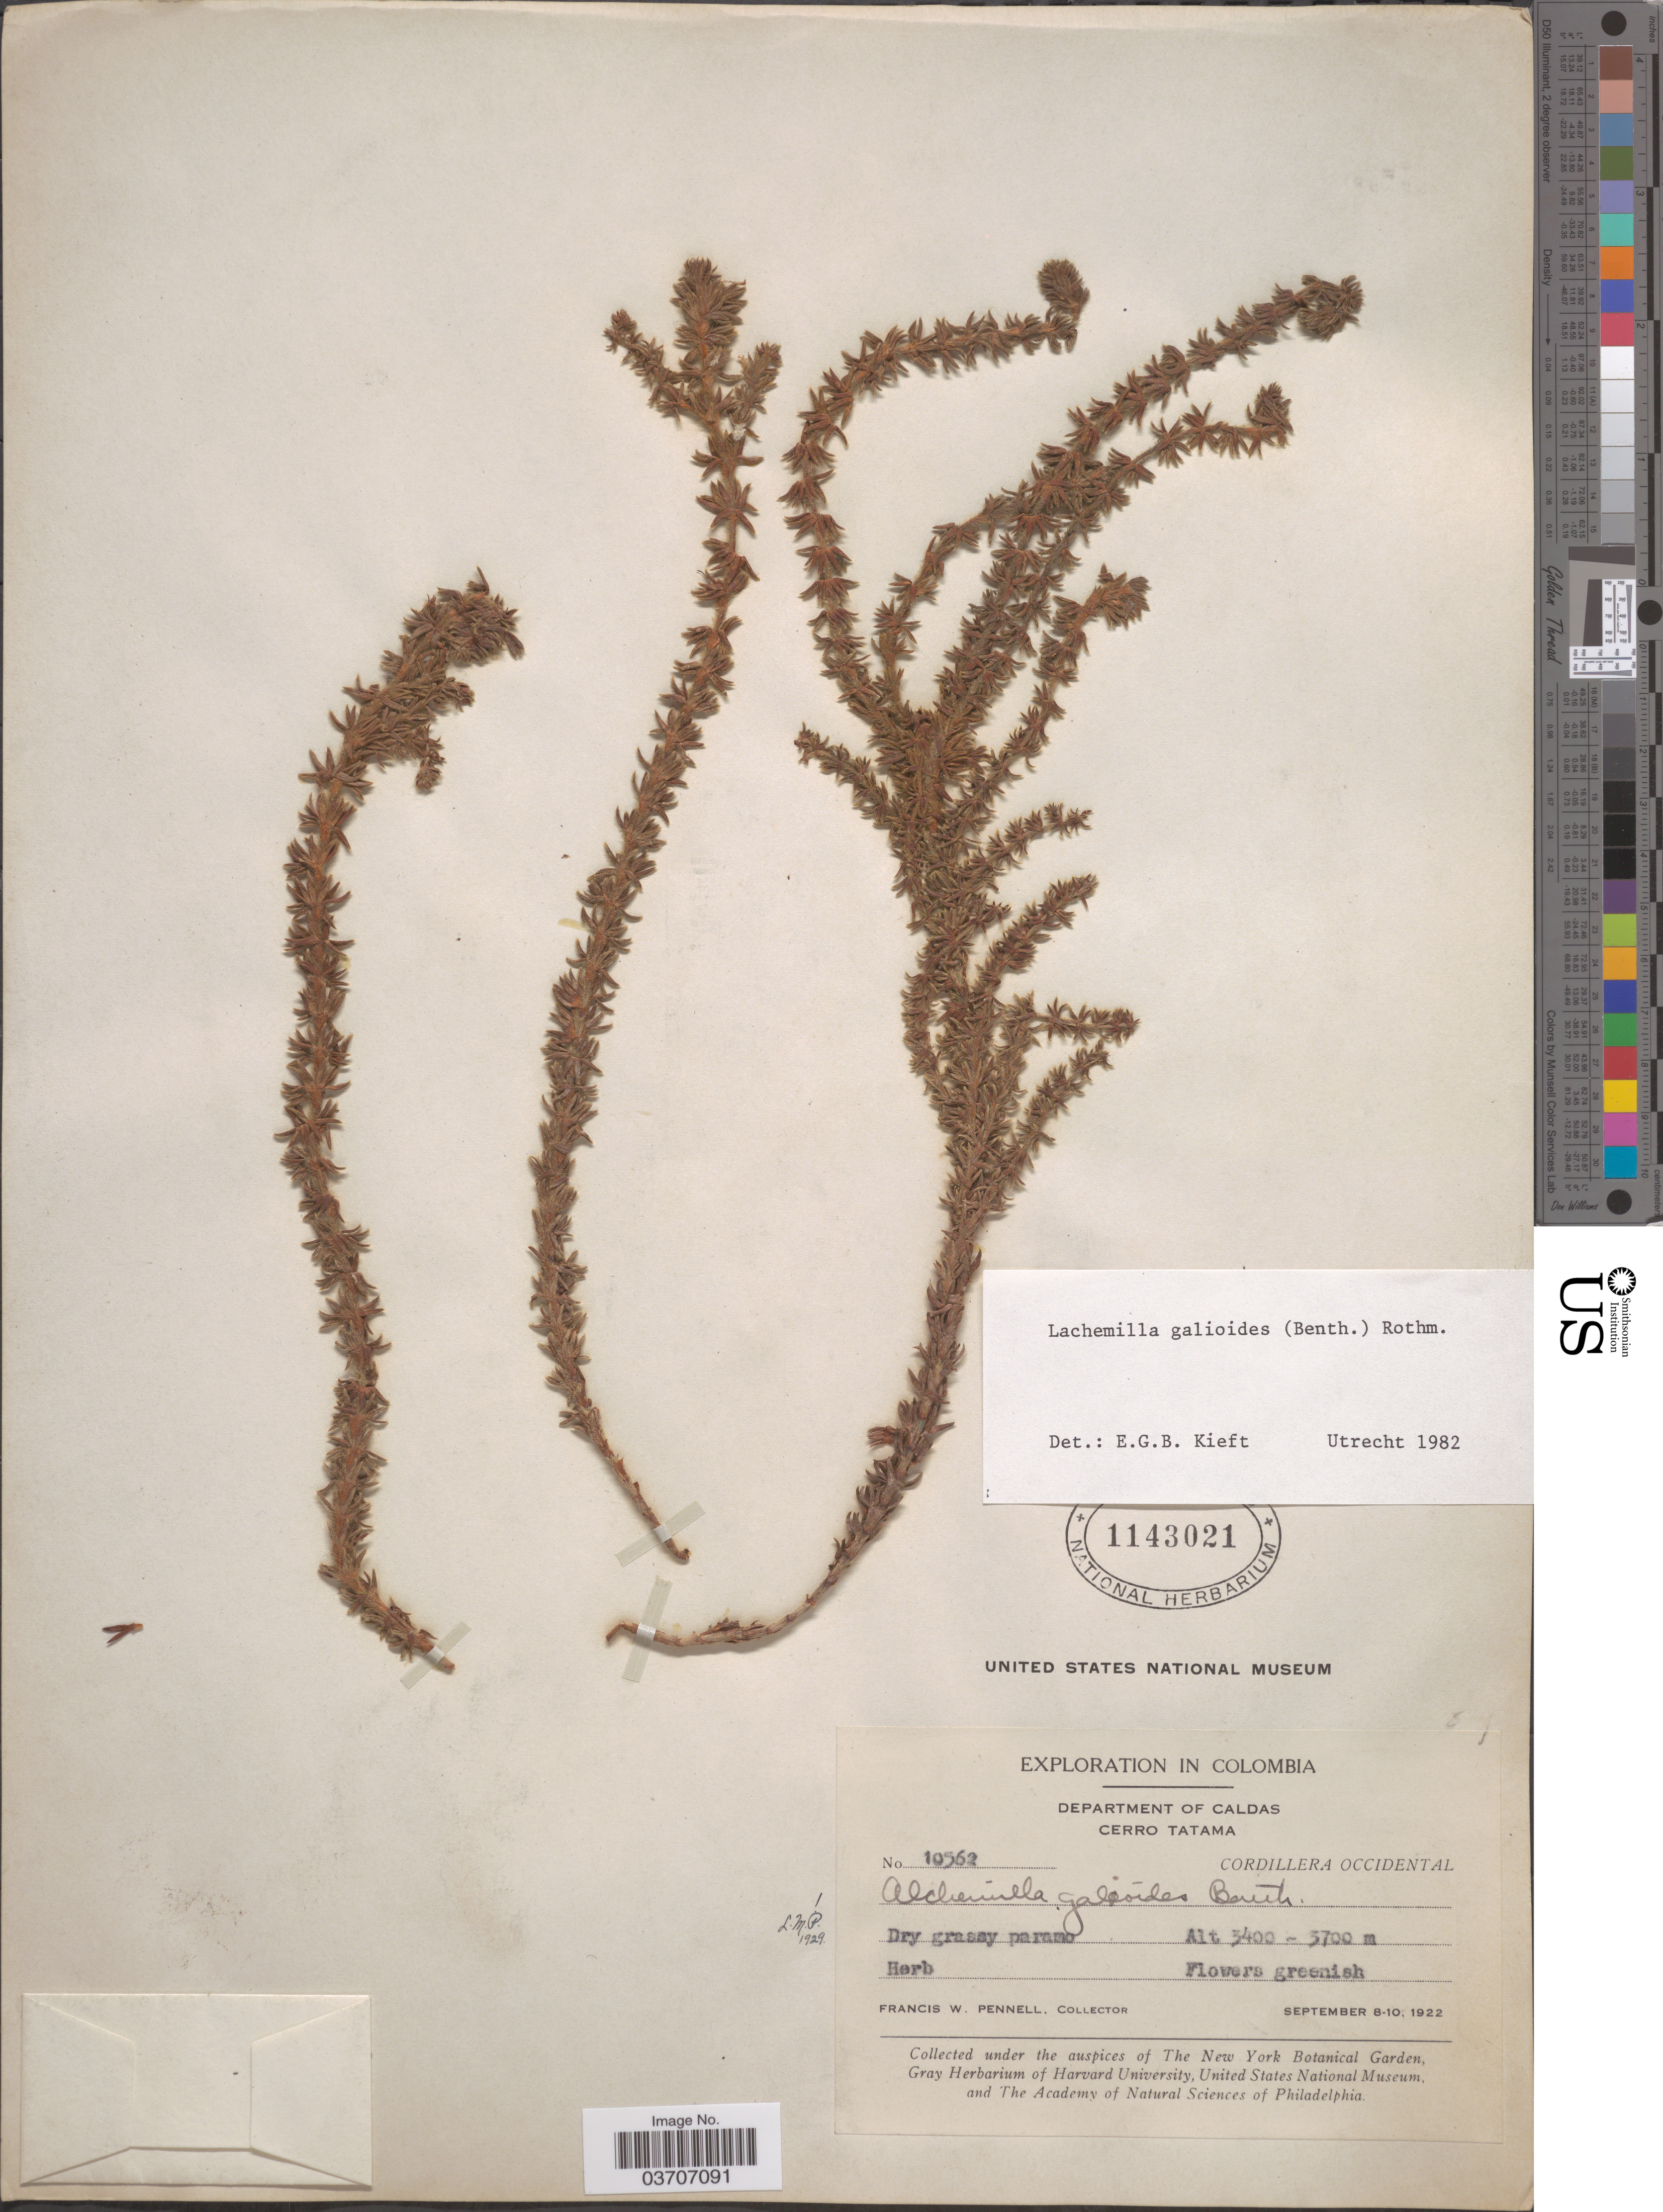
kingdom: Plantae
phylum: Tracheophyta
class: Magnoliopsida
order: Rosales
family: Rosaceae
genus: Lachemilla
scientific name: Lachemilla galioides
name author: (Benth.) Rothm.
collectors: F. W. Pennell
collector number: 10562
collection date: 1922-09-08/1922-09-10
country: Colombia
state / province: Caldas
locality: Department of Caldas. Cerro Yatama. Cordillera Occidental.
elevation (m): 3400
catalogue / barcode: US 1143021